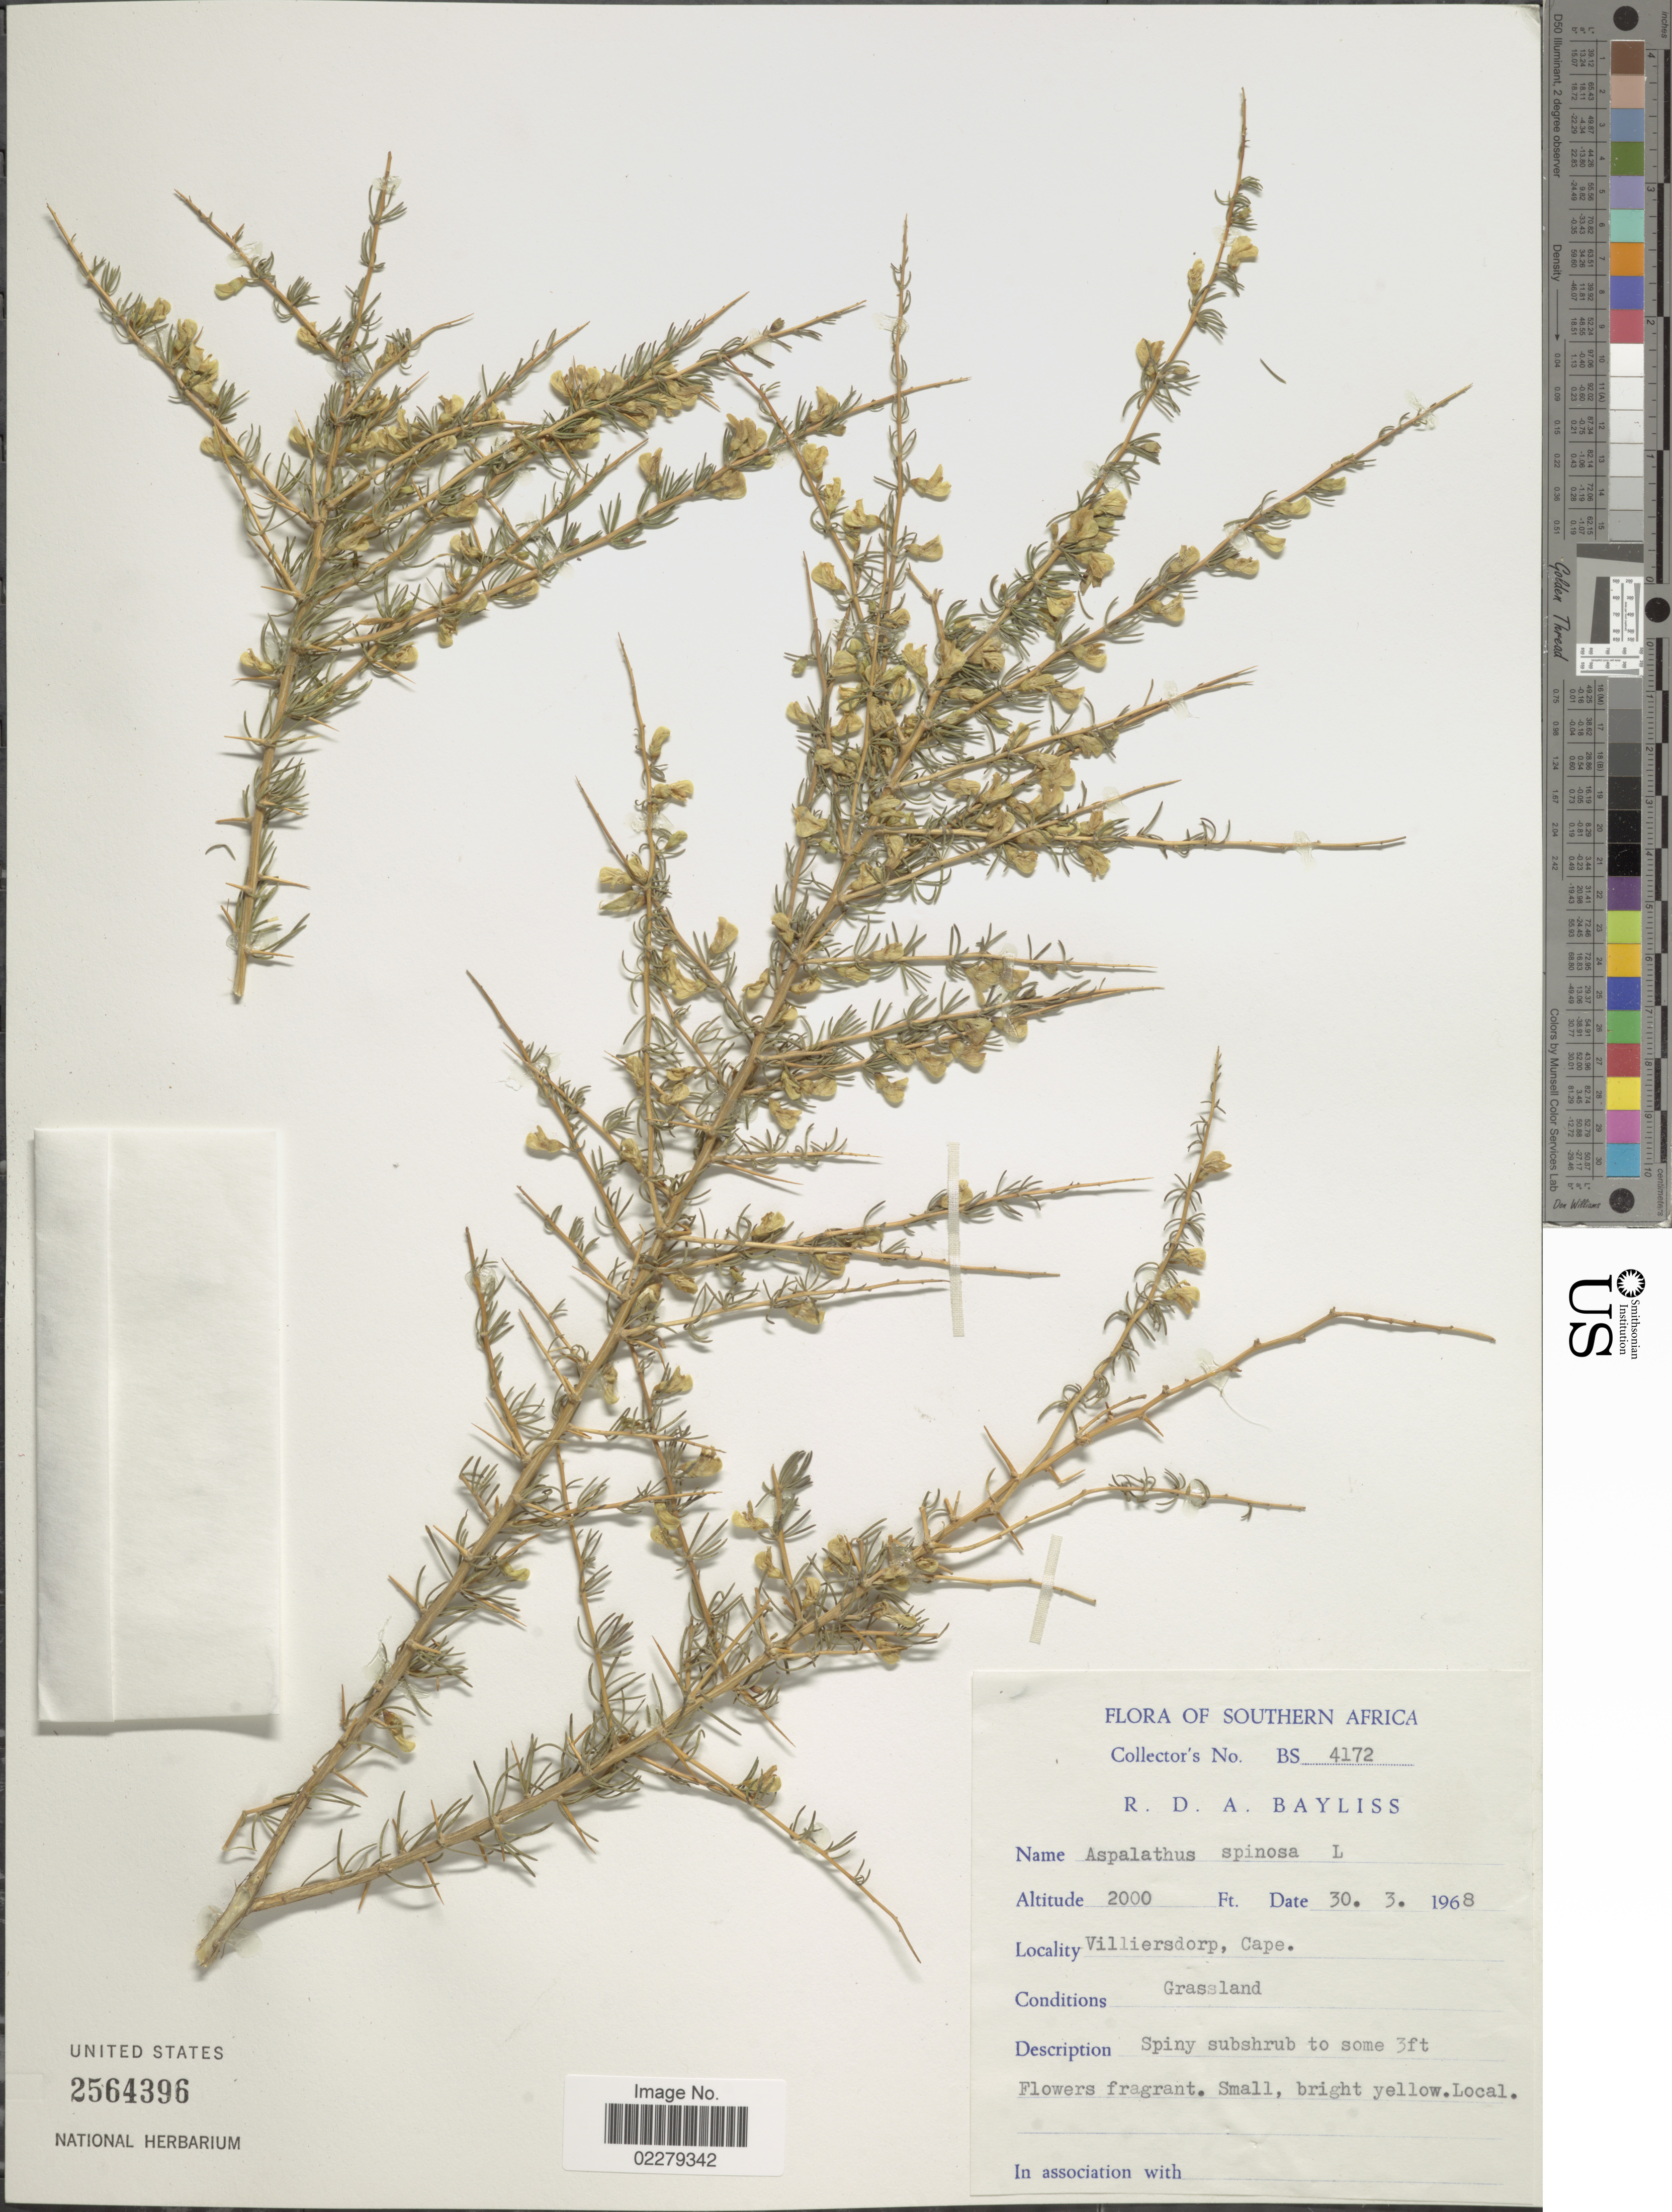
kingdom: Plantae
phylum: Tracheophyta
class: Magnoliopsida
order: Fabales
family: Fabaceae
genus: Aspalathus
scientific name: Aspalathus spinosa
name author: L.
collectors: R. Bayliss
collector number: BS4172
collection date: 1968-03-30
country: South Africa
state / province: Western Cape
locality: Southern Africa. Villiersdorp, Cape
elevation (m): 610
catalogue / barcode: US 2564396